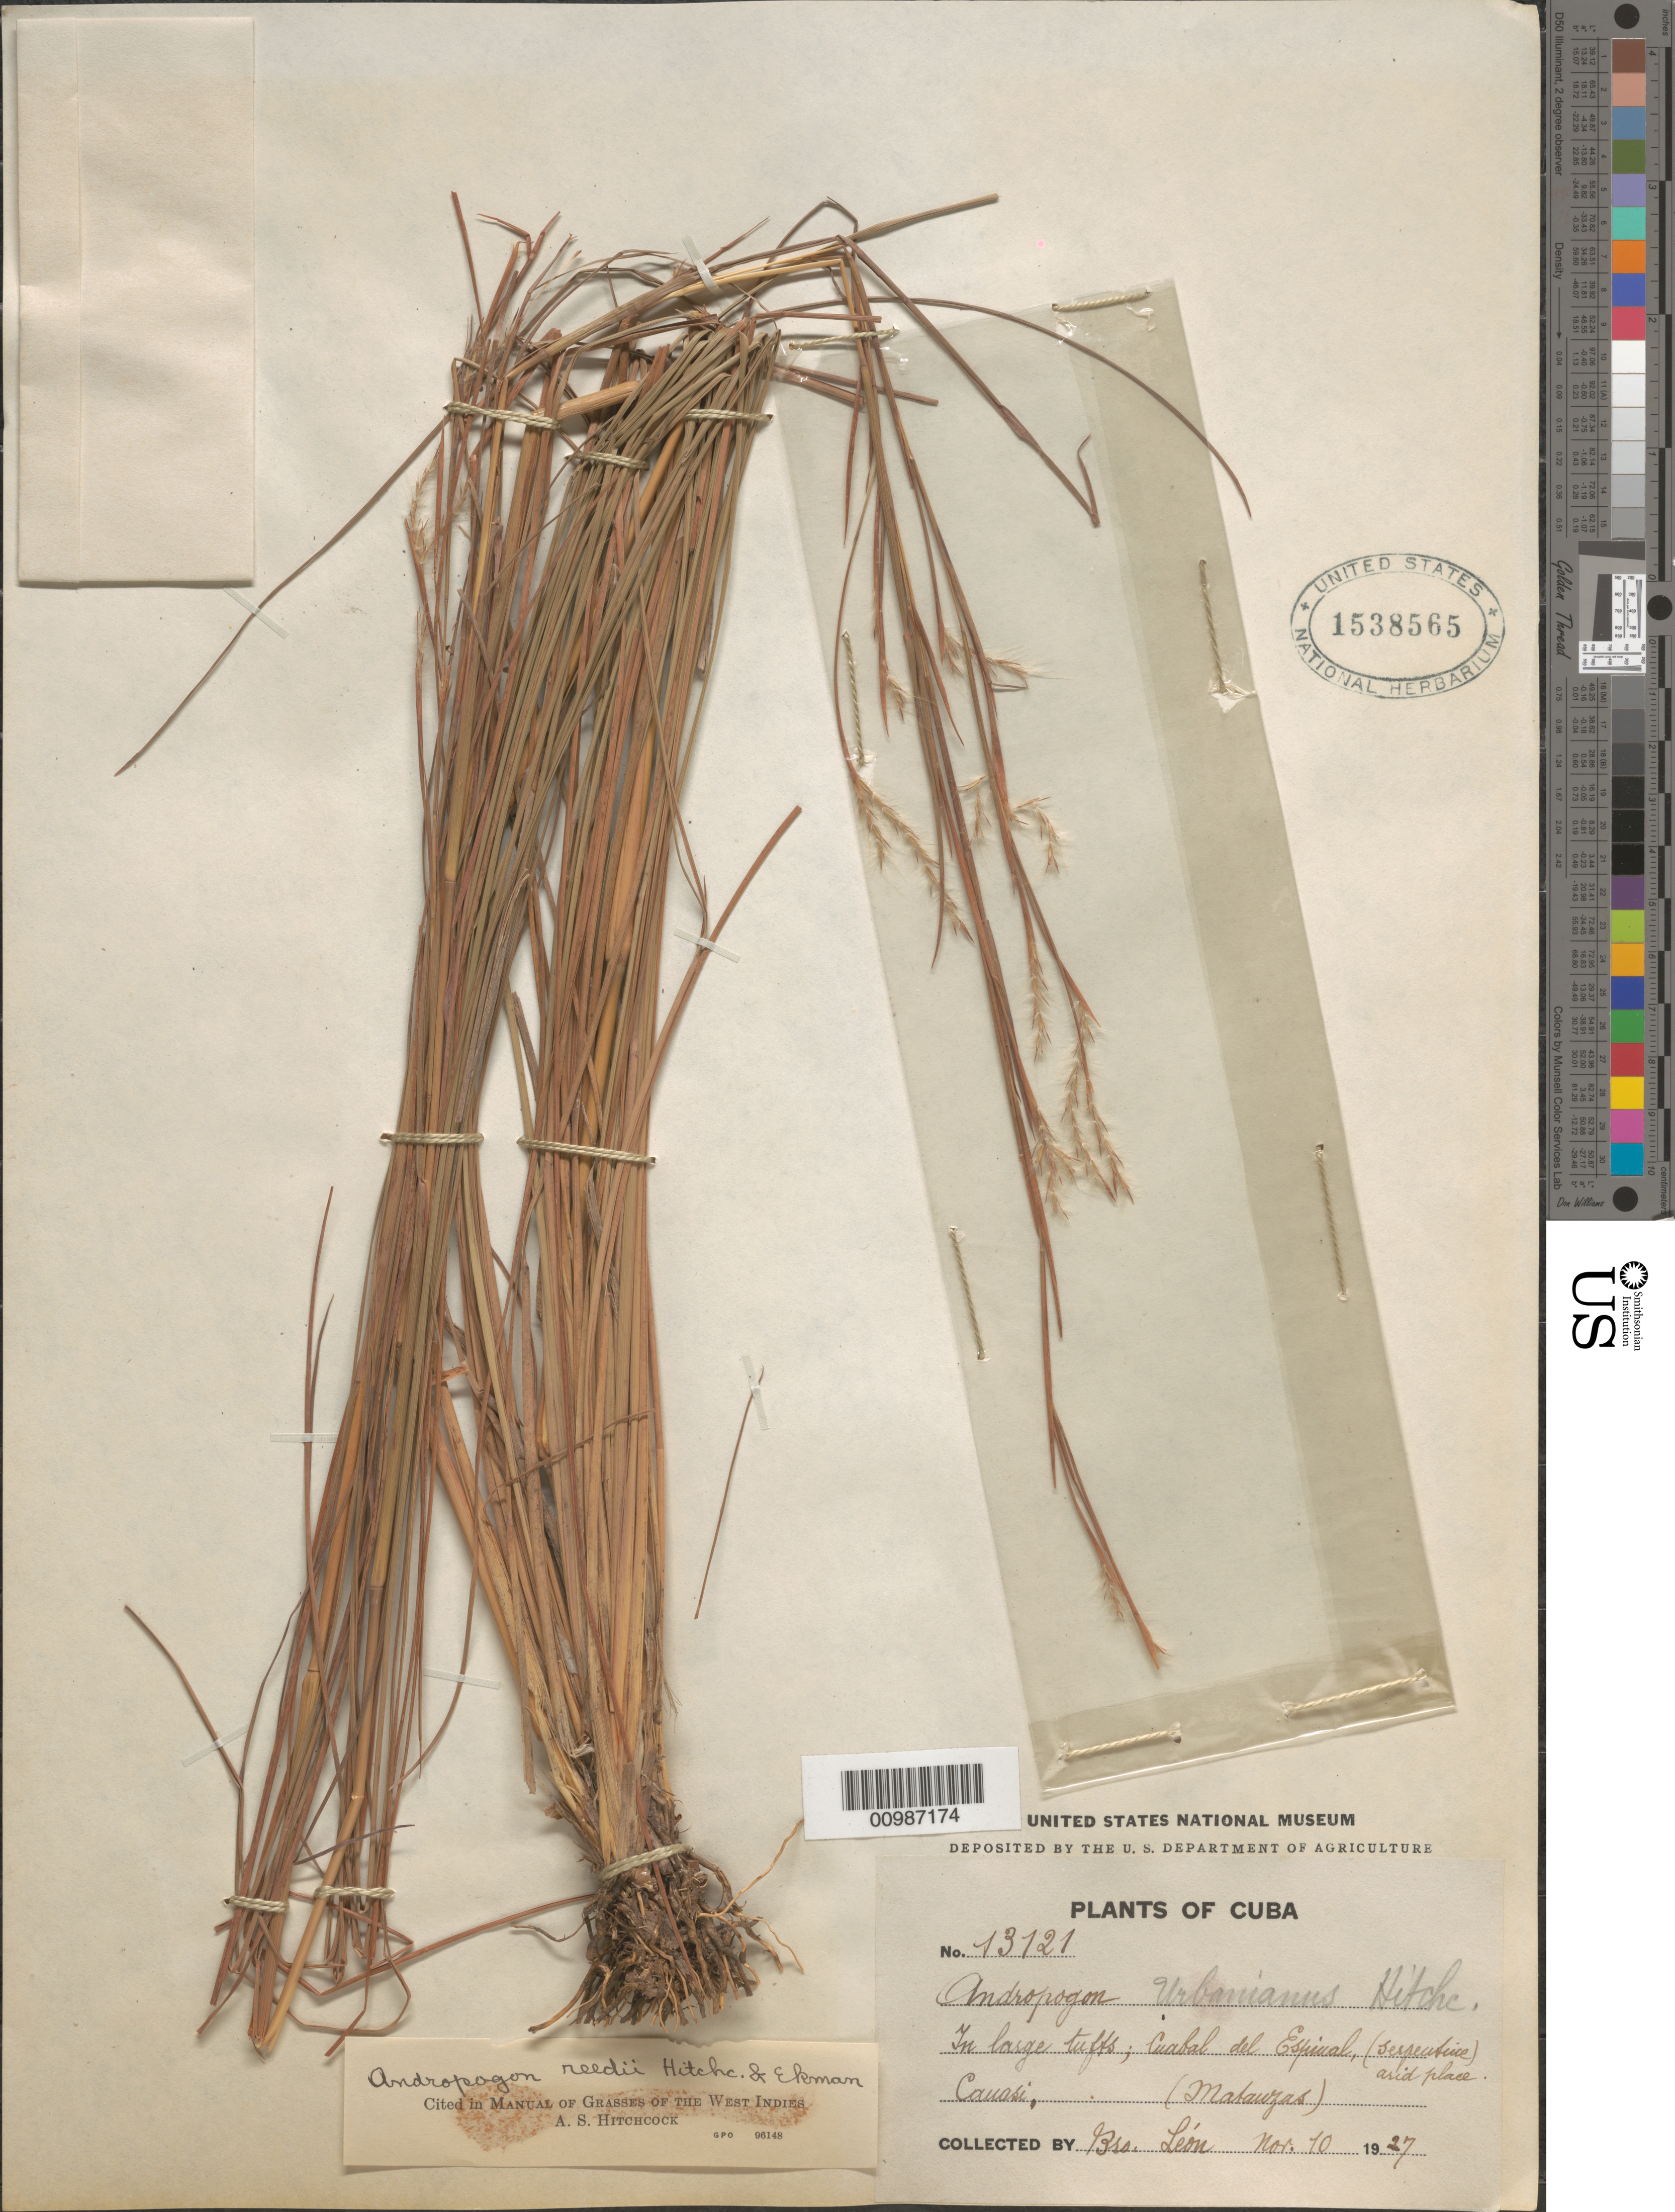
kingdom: Plantae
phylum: Tracheophyta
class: Liliopsida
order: Poales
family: Poaceae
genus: Andropogon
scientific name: Andropogon reedii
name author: Hitchc. & Ekman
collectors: Bro. León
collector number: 13121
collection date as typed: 10 Nov 1927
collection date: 1927-11-10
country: Cuba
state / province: Matanzas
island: Cuba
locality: City: Matanzas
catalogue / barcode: US 1538565